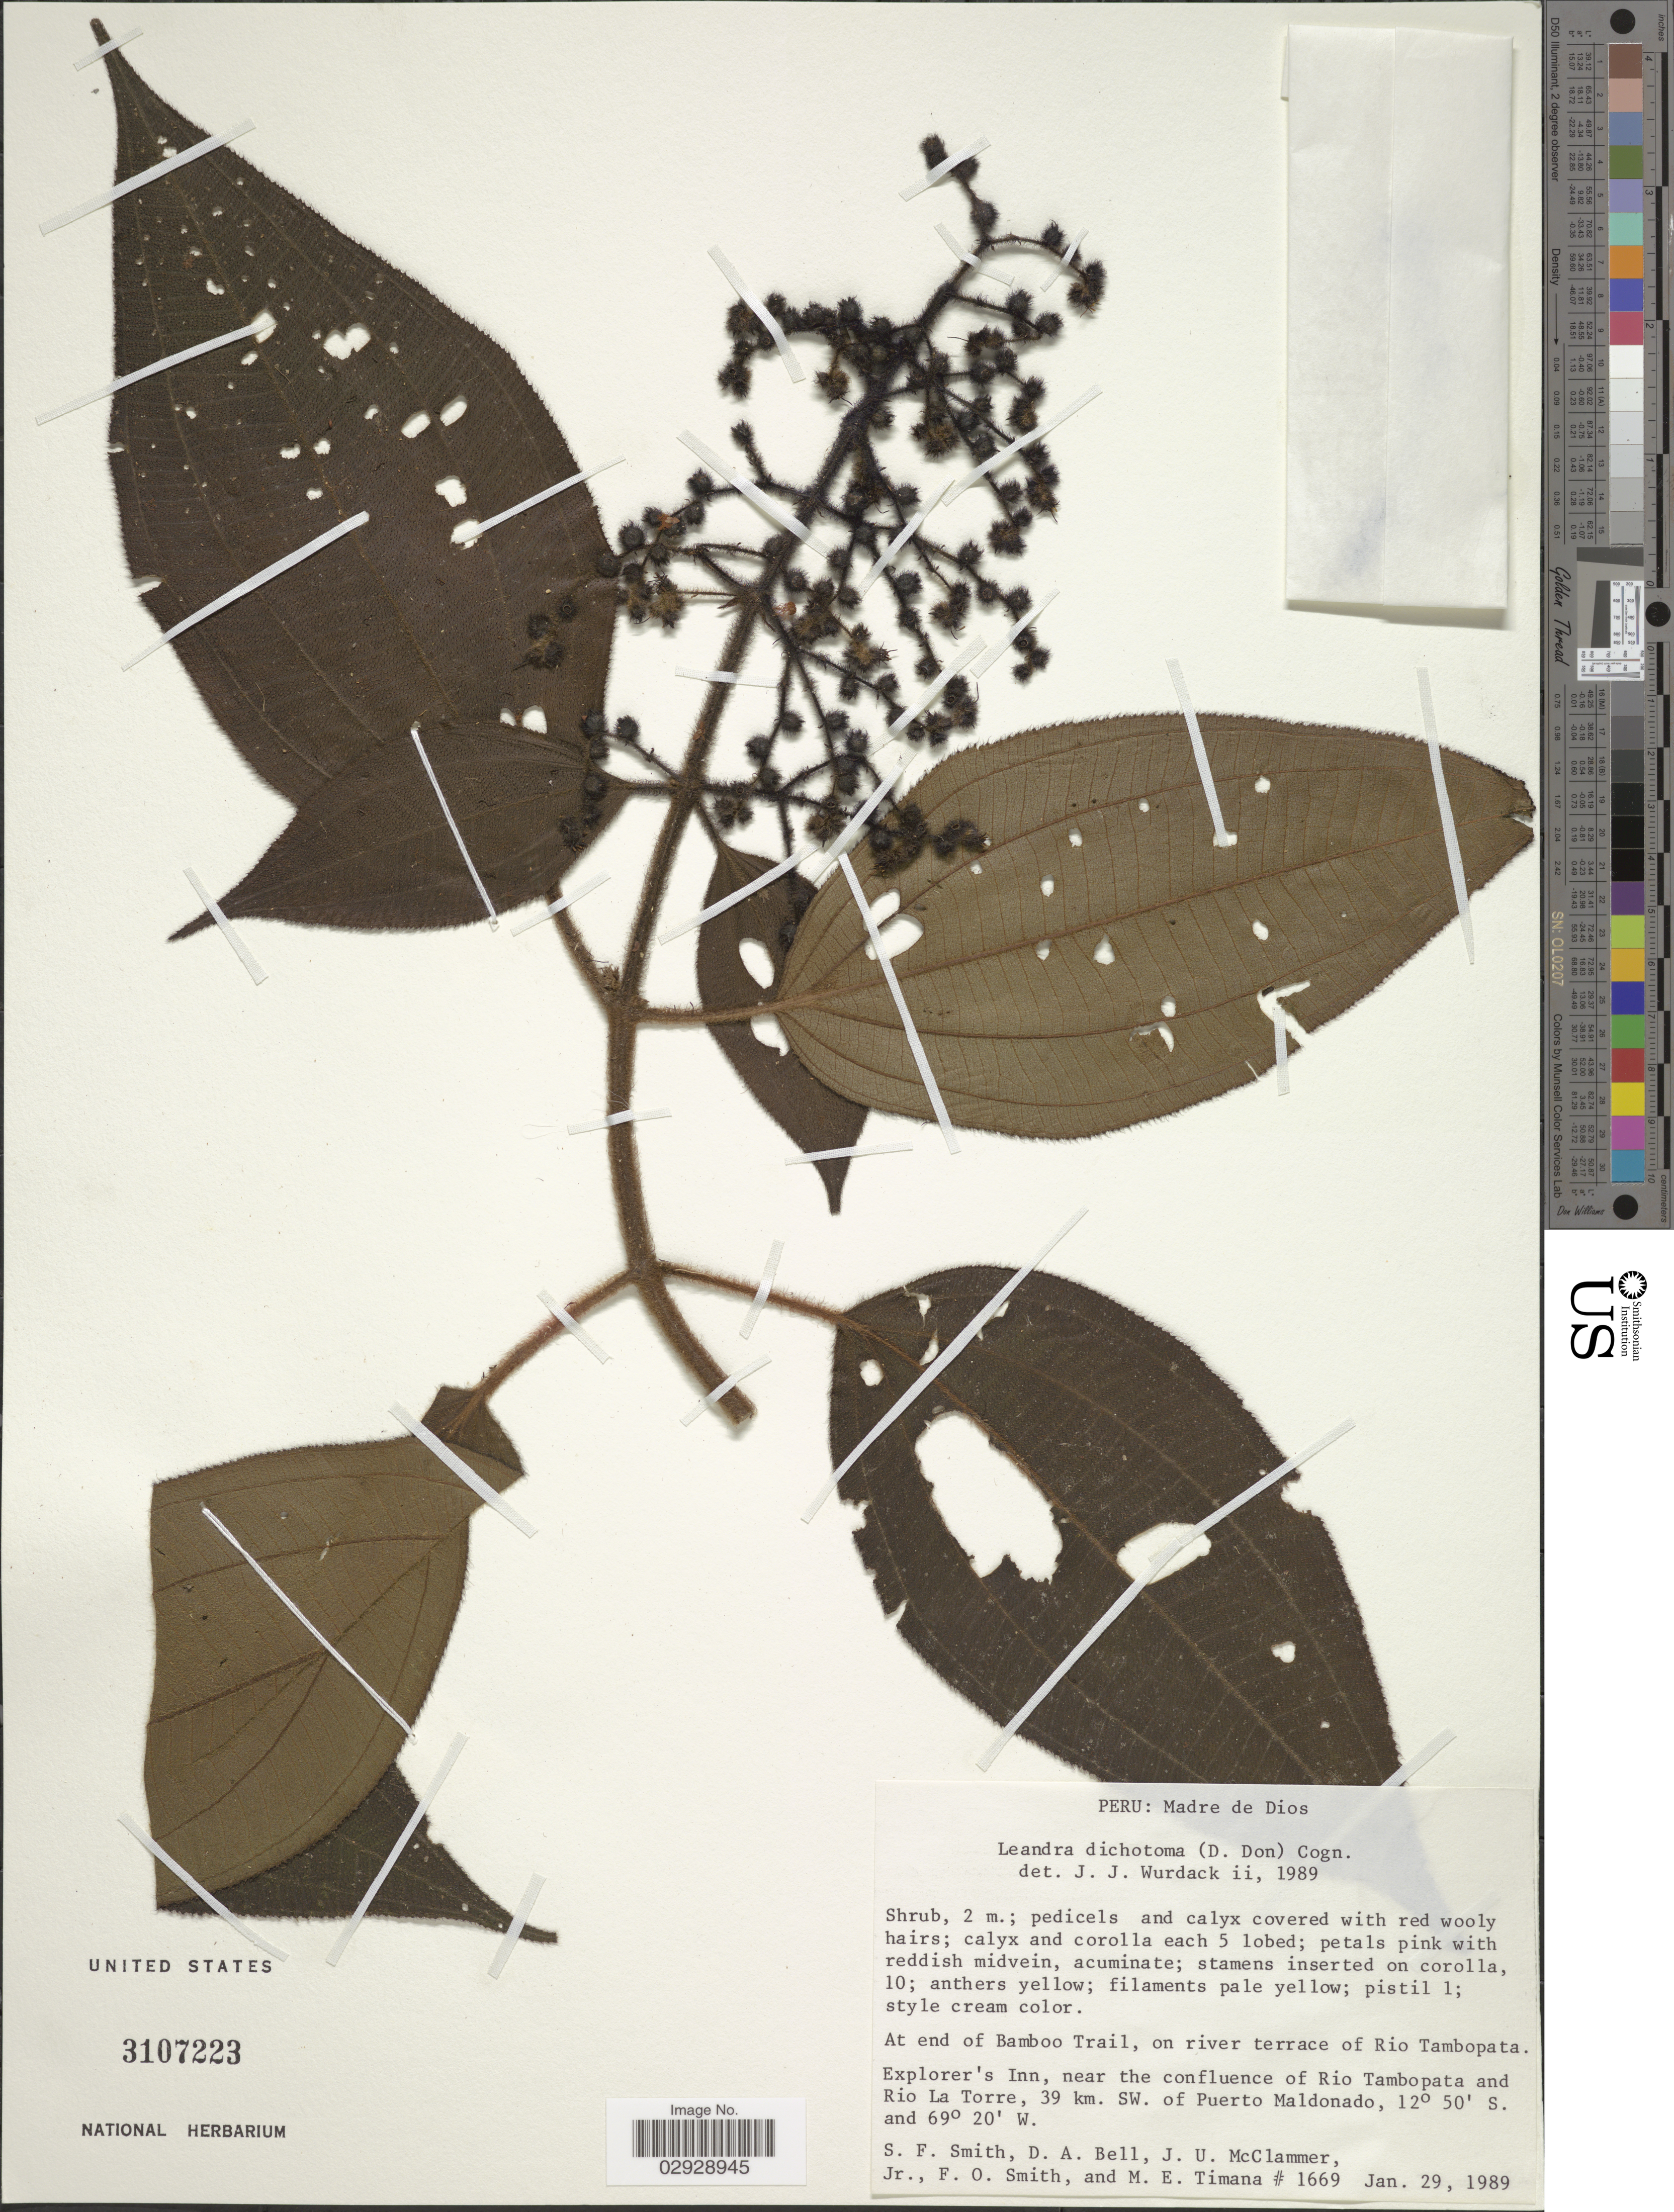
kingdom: Plantae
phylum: Tracheophyta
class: Magnoliopsida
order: Myrtales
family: Melastomataceae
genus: Leandra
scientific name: Leandra dichotoma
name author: (D. Don) Cogn.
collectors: S.F. Smith, D. A. Bell, J. McClammer Jr. & F. Smith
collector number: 1669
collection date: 1989-01-29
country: Peru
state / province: Madre de Dios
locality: At end of Bamboo Trail, on river terrace of Rio Tambopata. Explorer's Inn, near the confluence of Rio Tambopata and Rio La Torre, 39 km. SW. of Puerto Maldonado.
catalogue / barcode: US 3107223